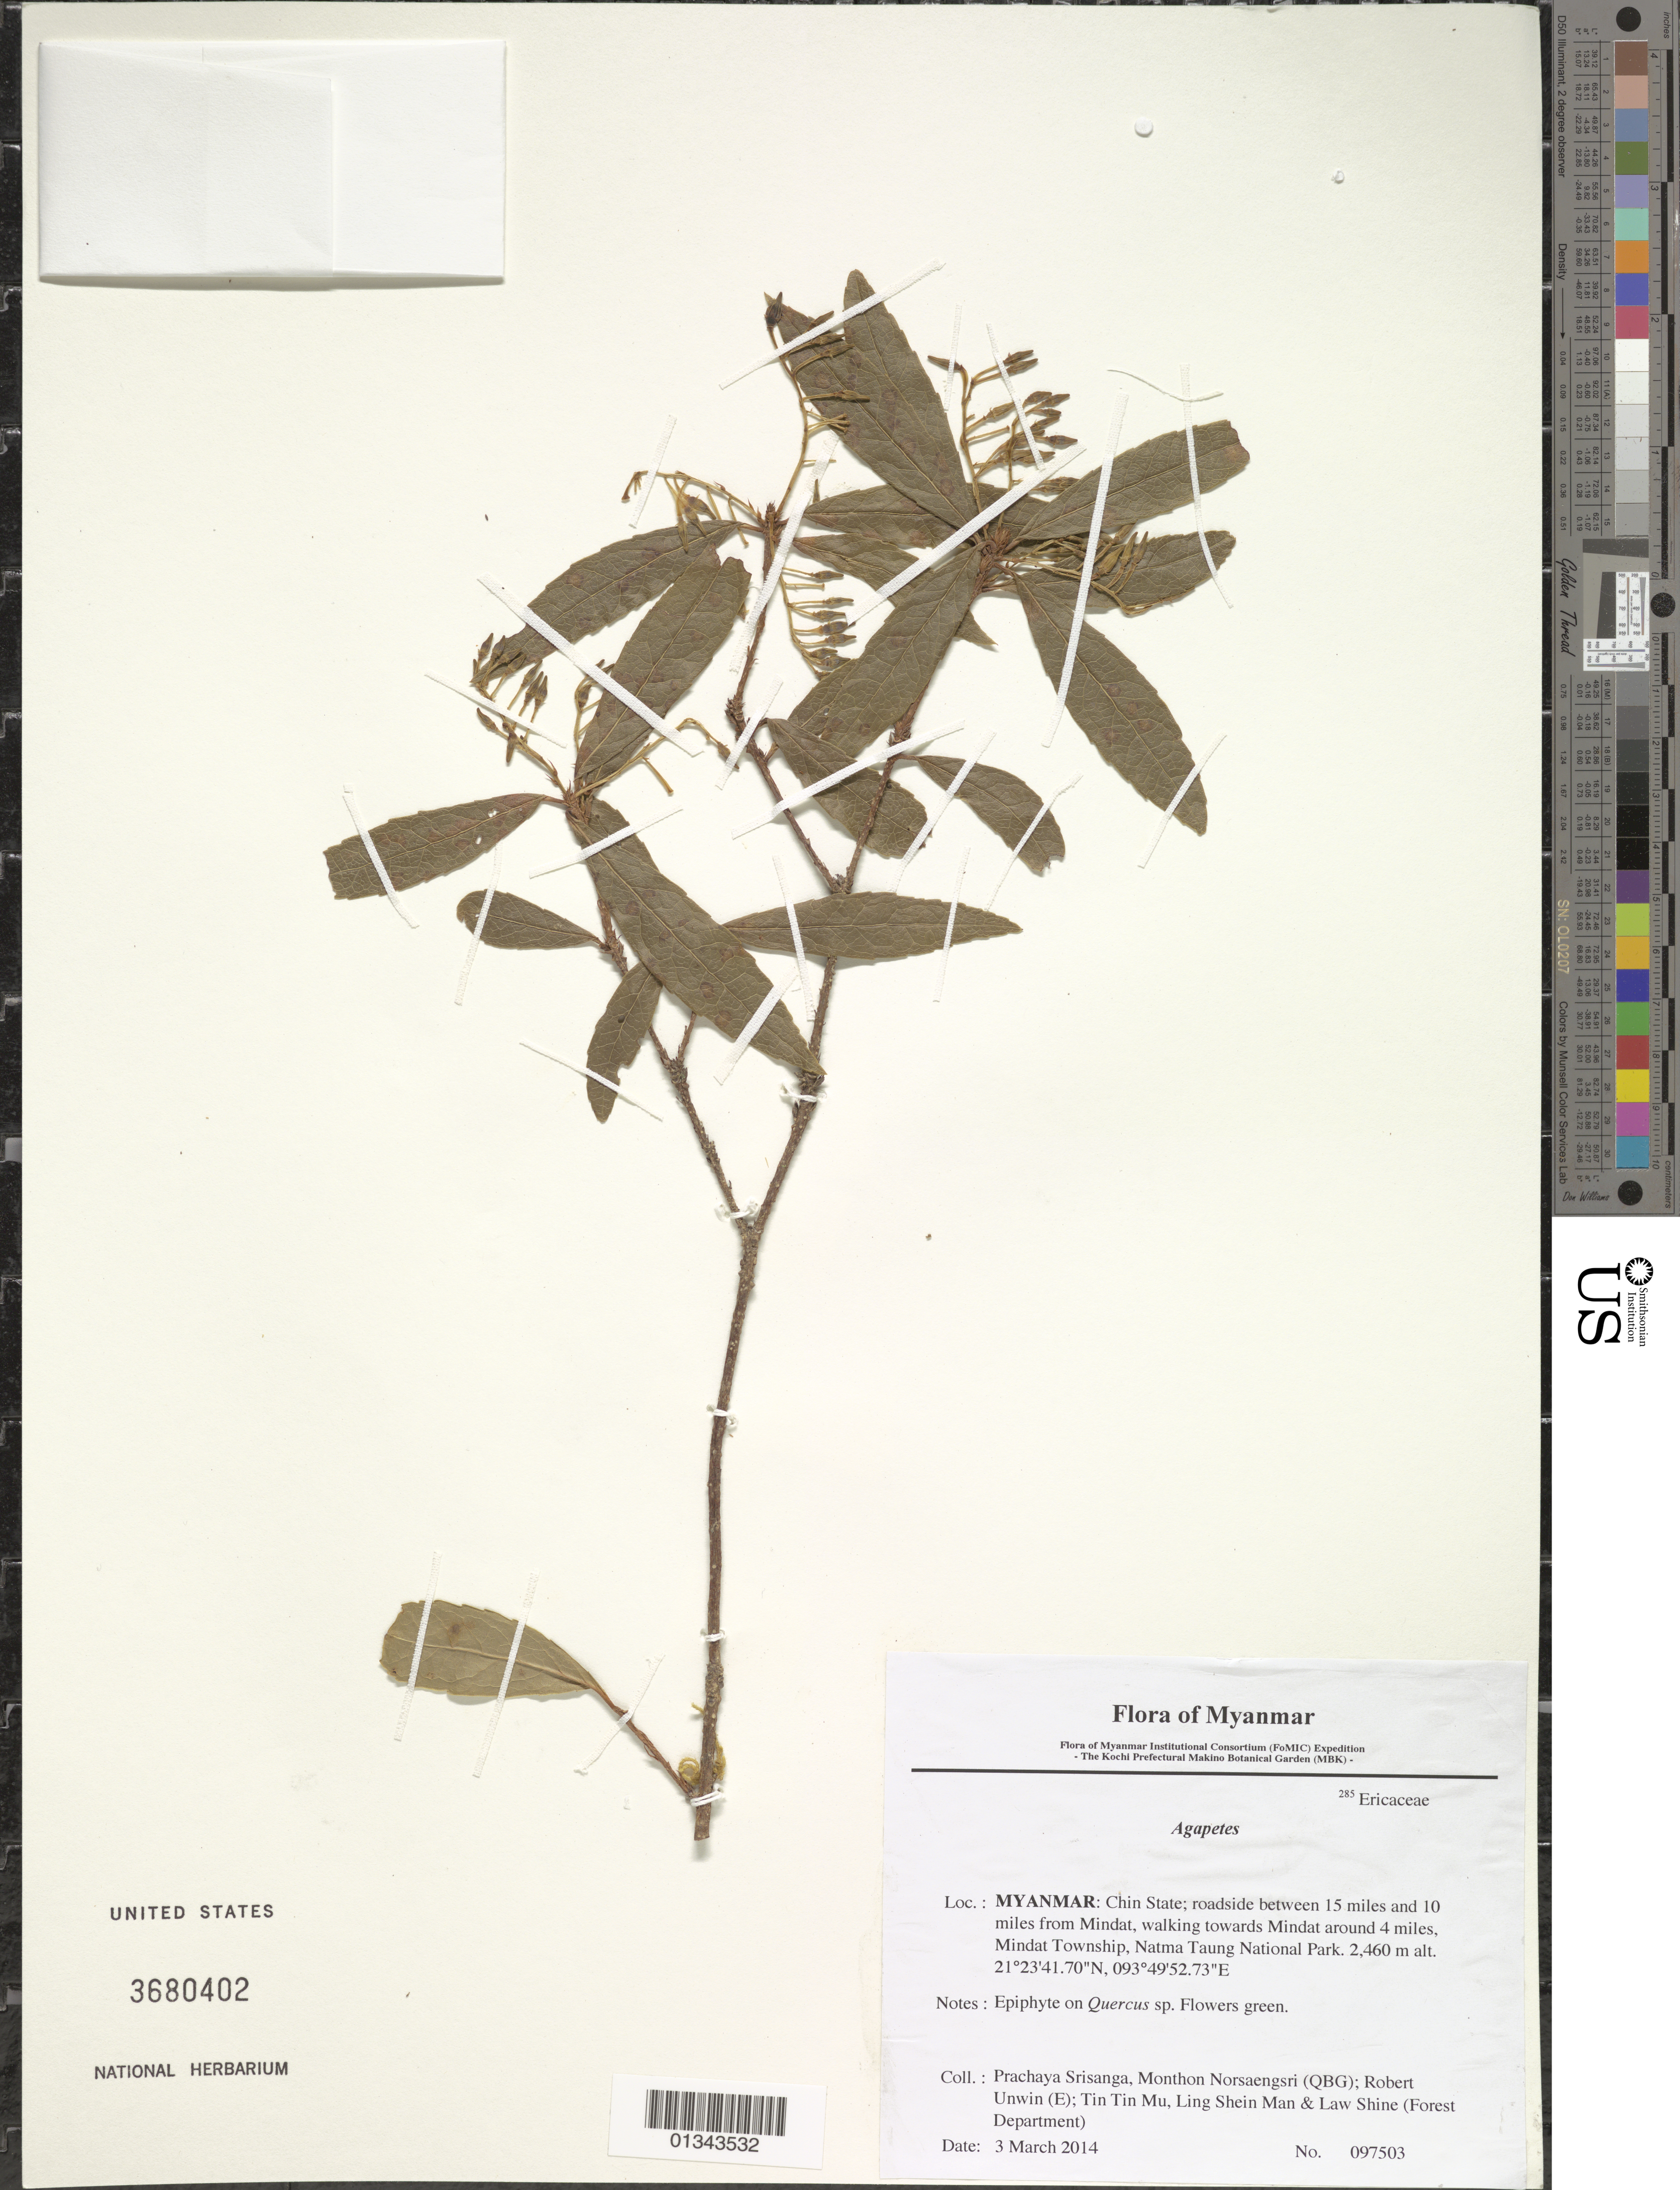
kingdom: Plantae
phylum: Tracheophyta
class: Magnoliopsida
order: Ericales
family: Ericaceae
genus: Agapetes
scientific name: Agapetes sp.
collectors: P. Srisanga, M. Norsaengsri, R. Unwin, Tin Tin Mu, Ling Shein Man & L. Shine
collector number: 97503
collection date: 2014-03-03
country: Myanmar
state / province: Chin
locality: Roadside between 15 miles and 10 miles from Mindat, walking towards Mindat around 4 miles, Mindat Township, Natma Taung National Park.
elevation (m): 2460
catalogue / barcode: US 3680402